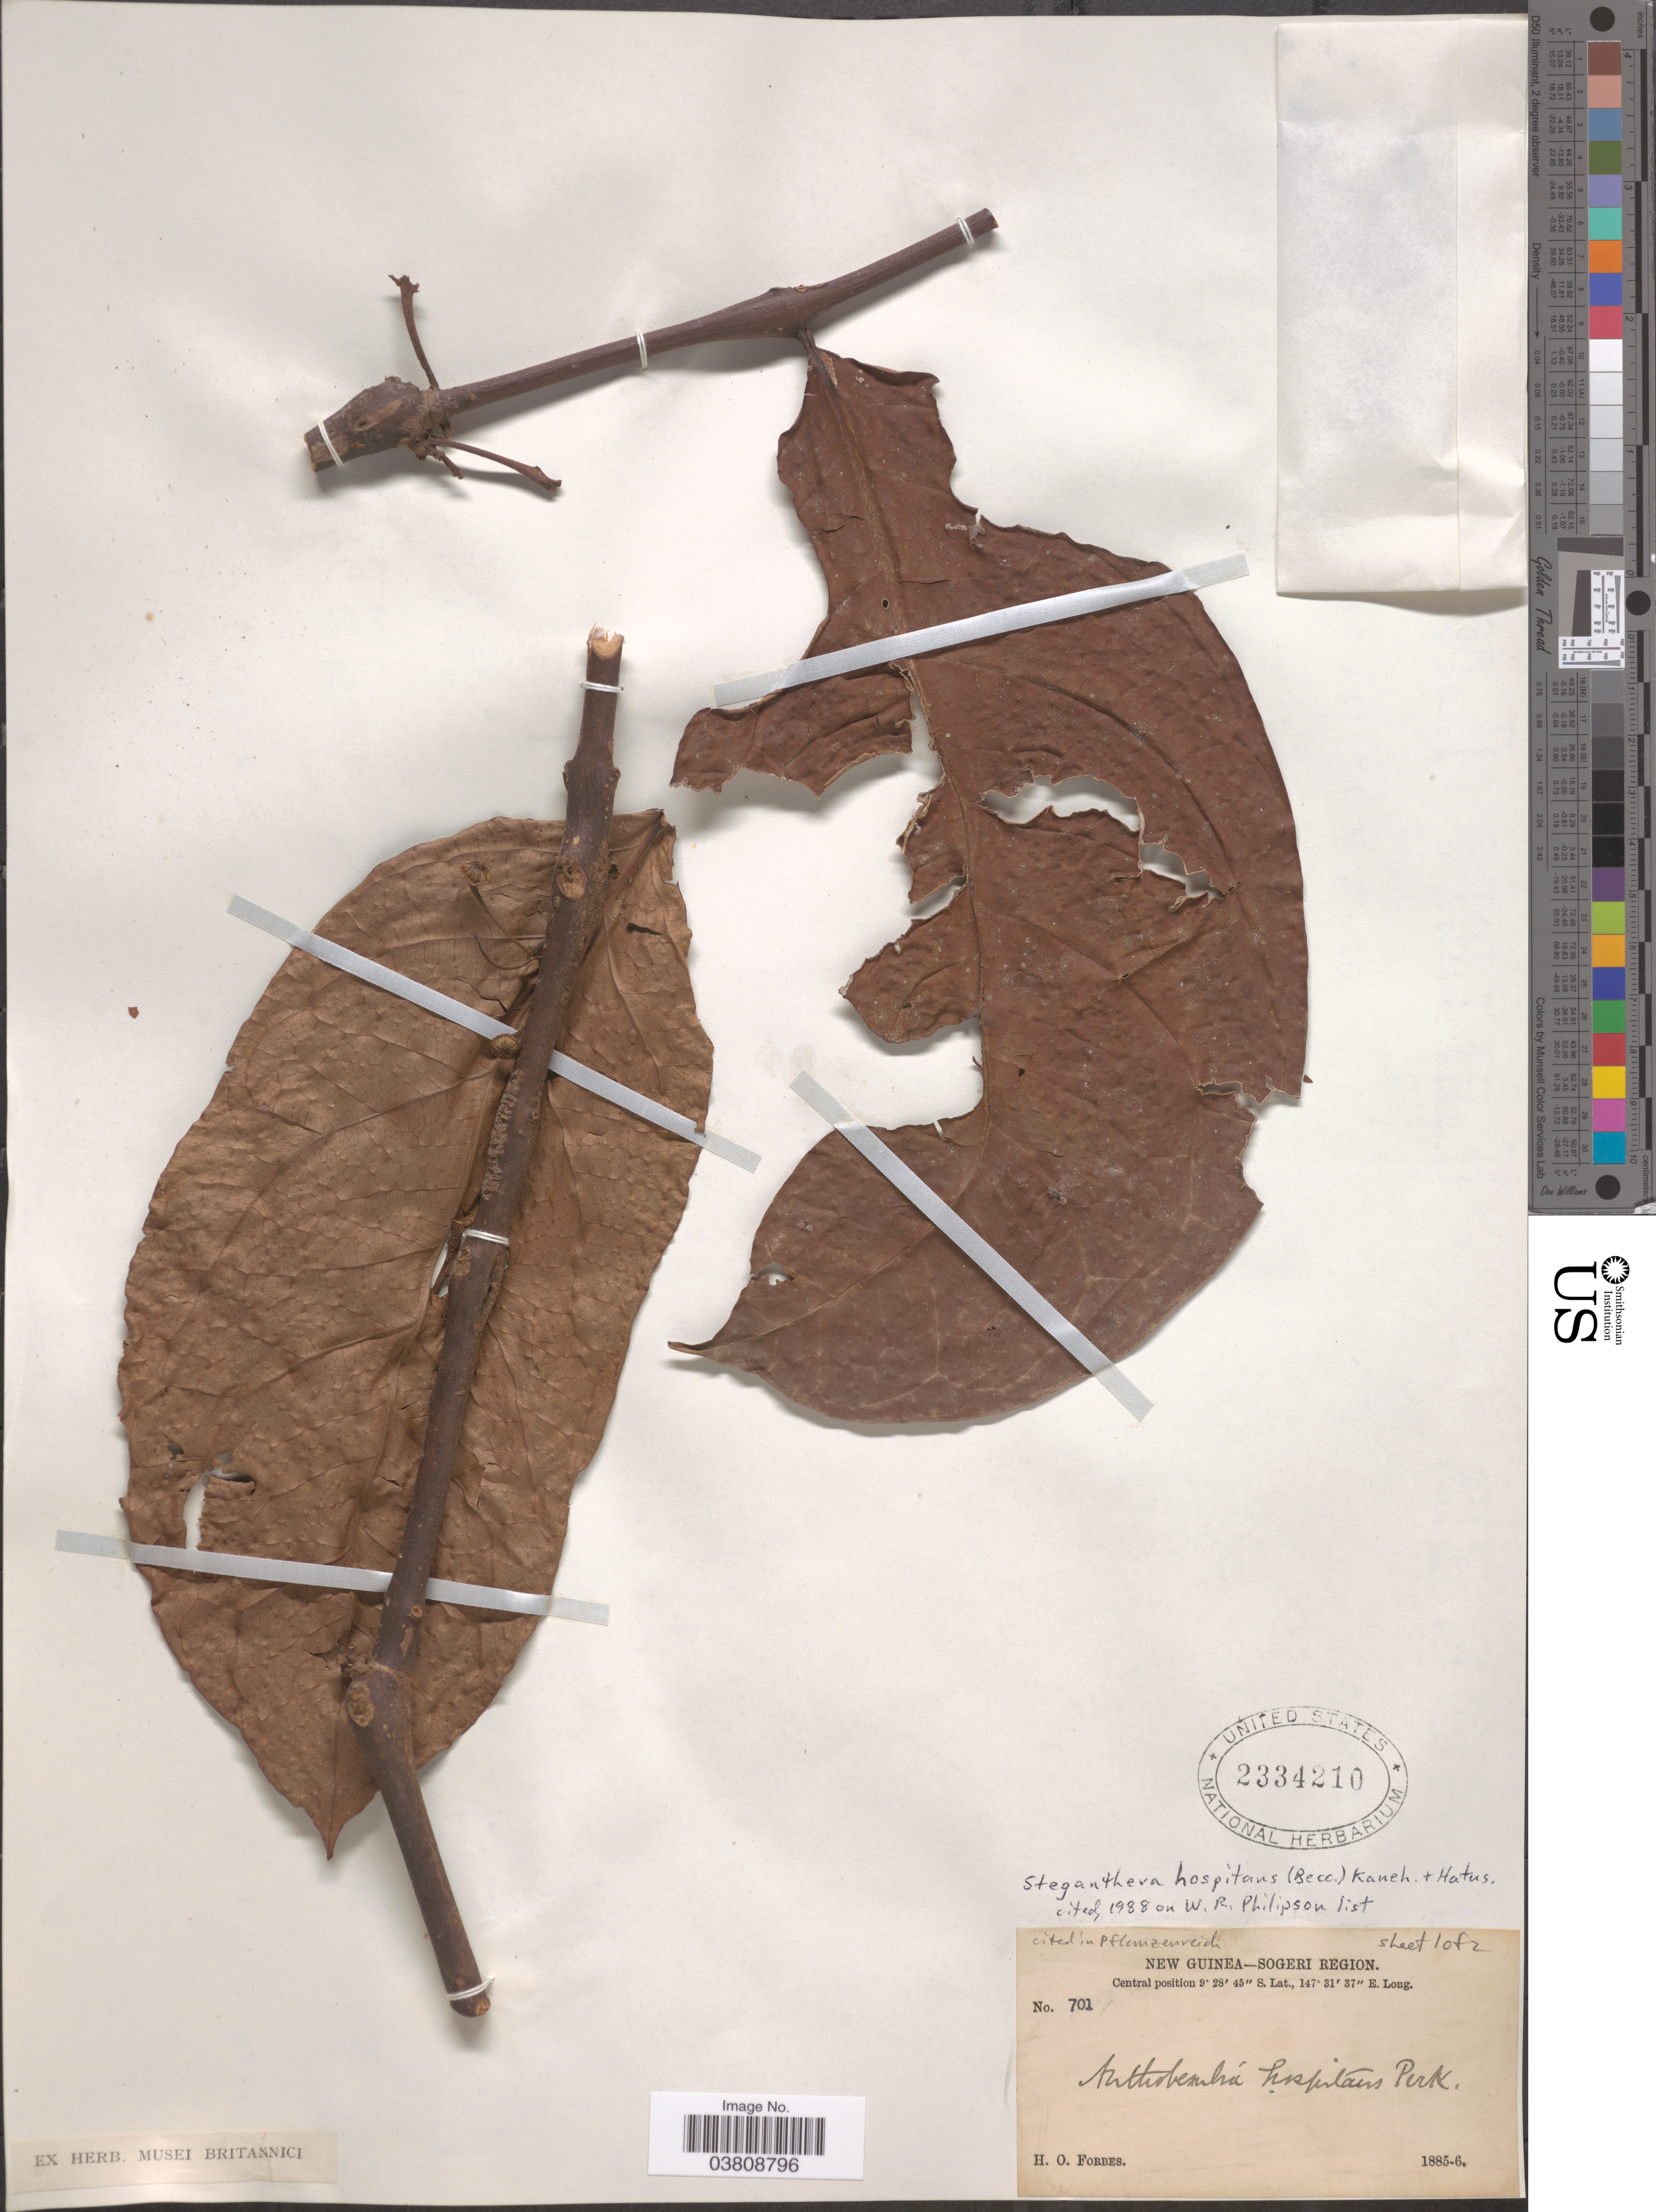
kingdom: Plantae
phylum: Tracheophyta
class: Magnoliopsida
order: Laurales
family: Monimiaceae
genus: Steganthera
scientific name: Steganthera hospitans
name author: (Becc.) Kaneh. & Hatus.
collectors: H. O. Forbes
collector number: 701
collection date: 1885/1886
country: Papua New Guinea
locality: New Guinea-Sogeri Region. Central position.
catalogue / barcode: US 2334210